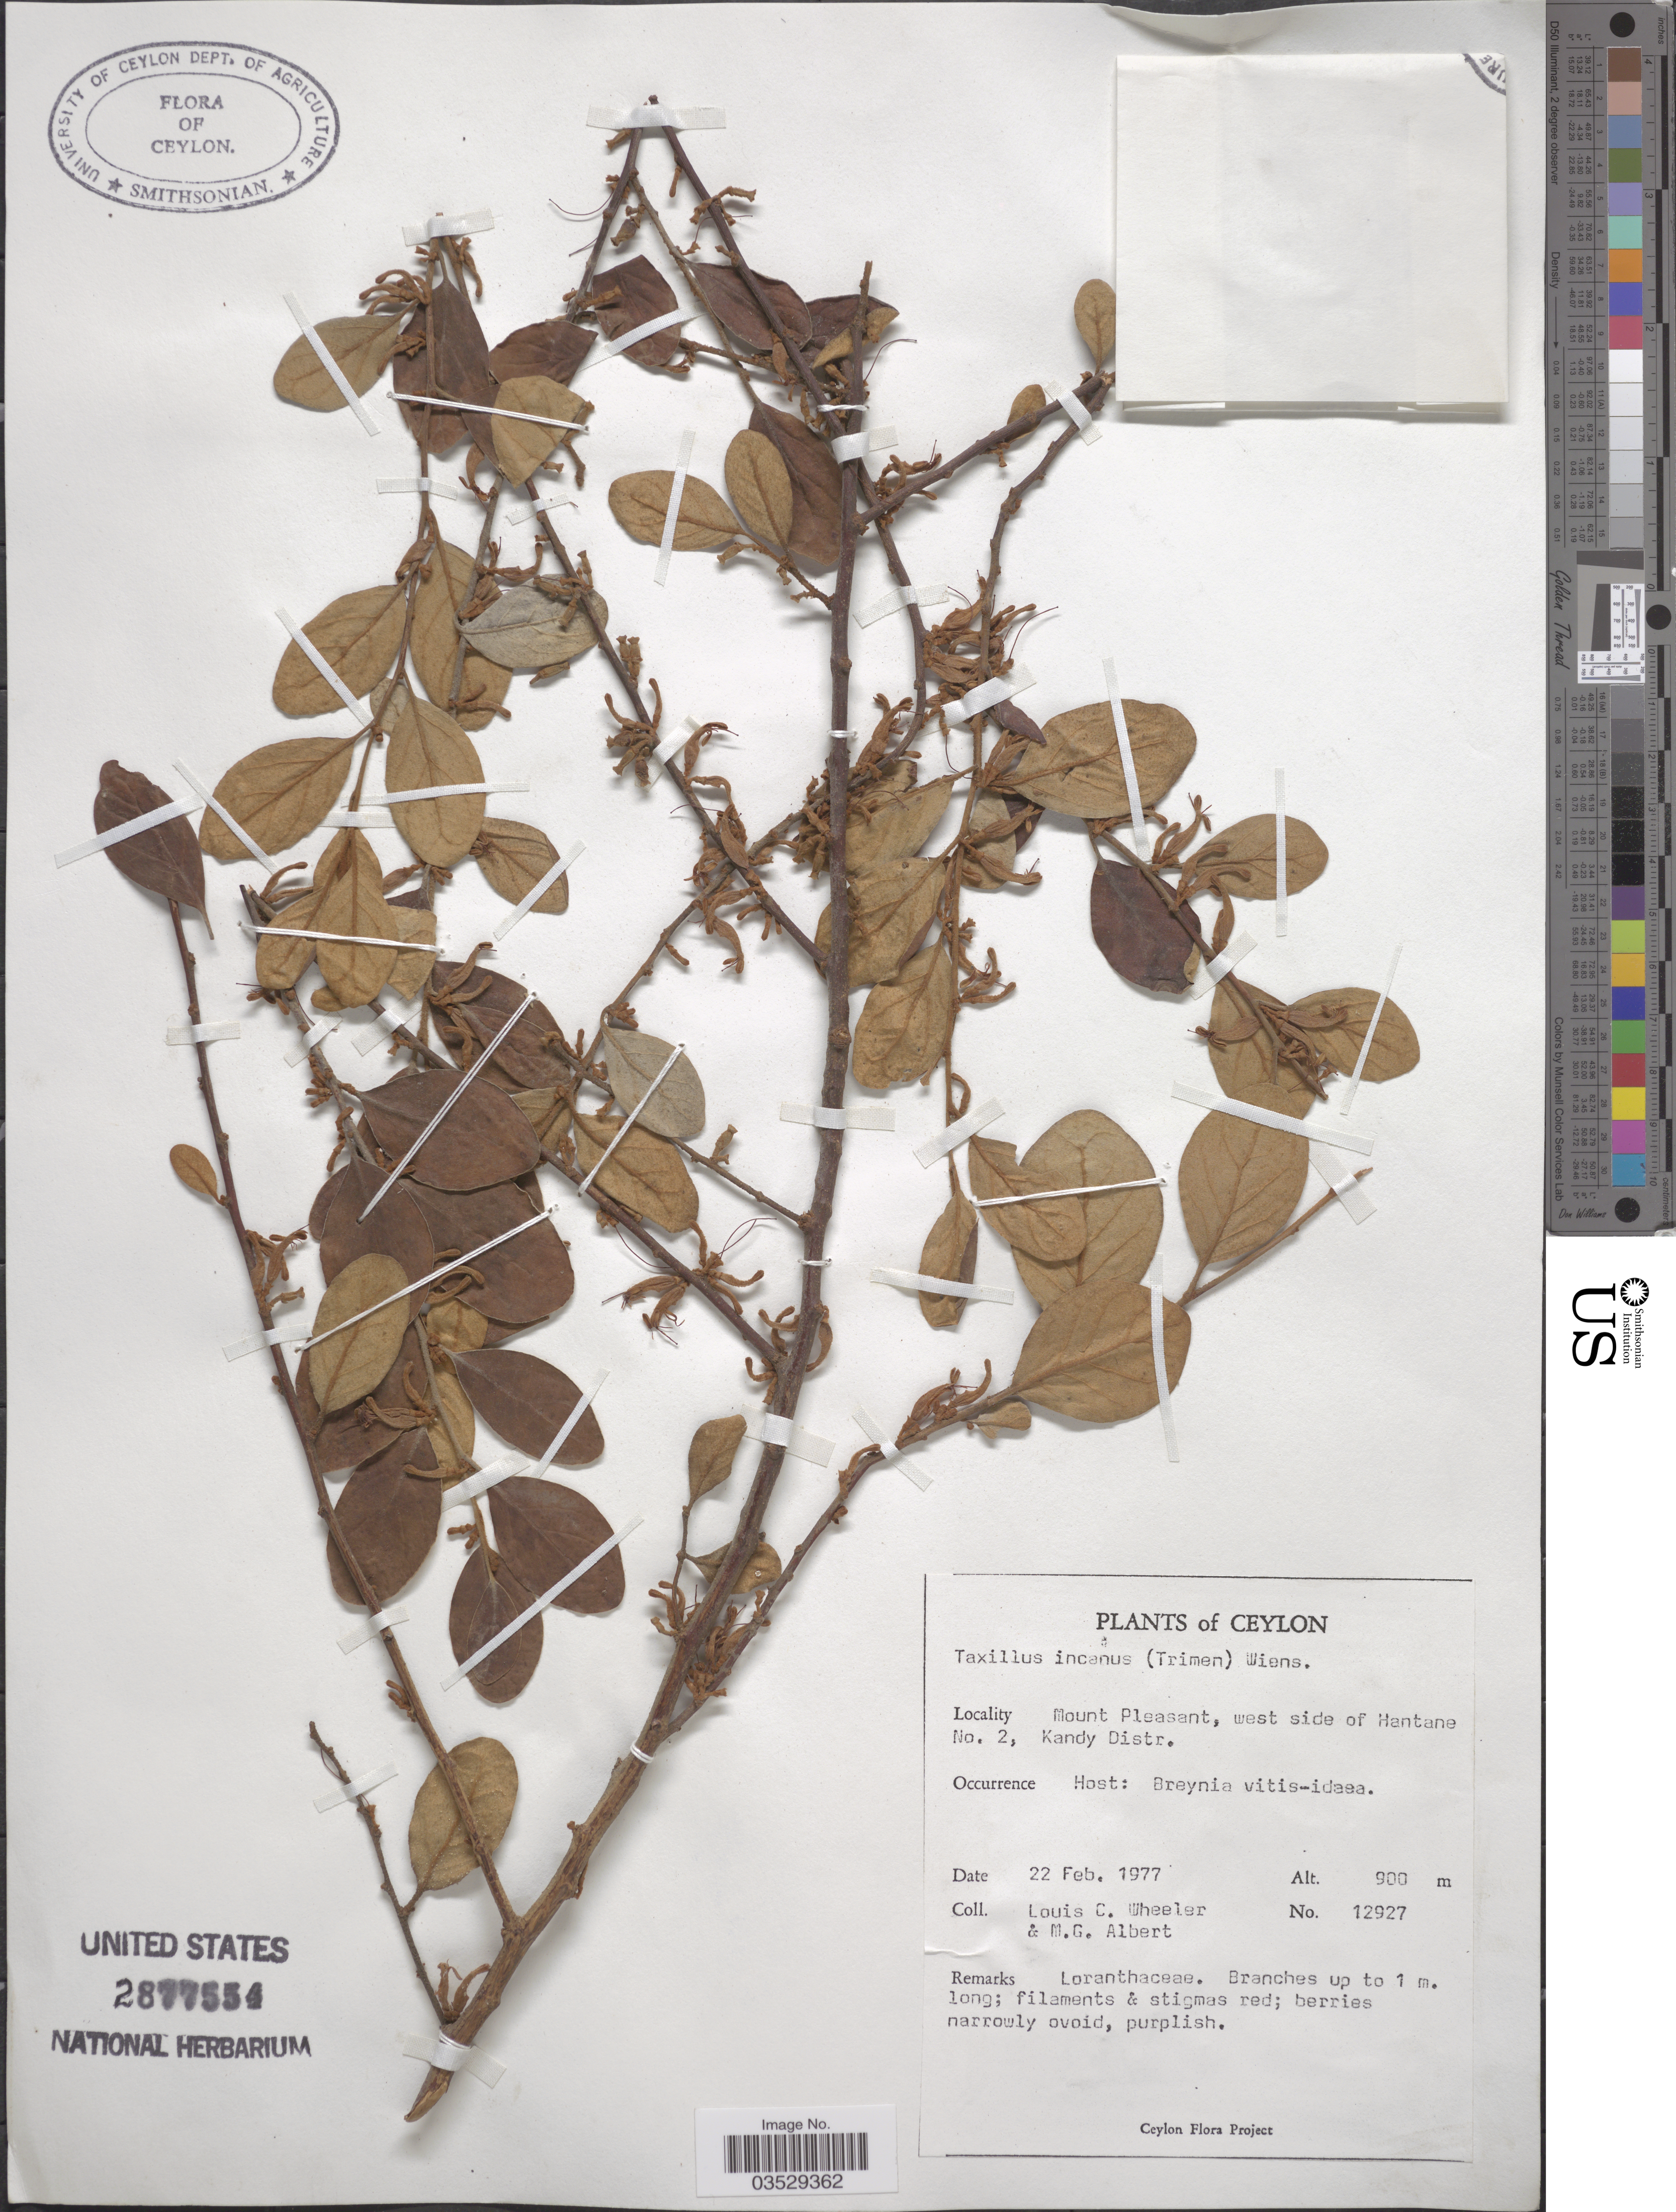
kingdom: Plantae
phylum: Tracheophyta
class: Magnoliopsida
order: Santalales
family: Loranthaceae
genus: Taxillus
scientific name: Taxillus incanus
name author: (Trimen) Wiens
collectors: L. C. Wheeler & M. G. Albert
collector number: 12927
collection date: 1977-02-22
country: Sri Lanka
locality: Ceylon. Mount Pleasant, west side of Hantane No. 2, Kandy Distr.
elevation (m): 900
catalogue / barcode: US 2877554